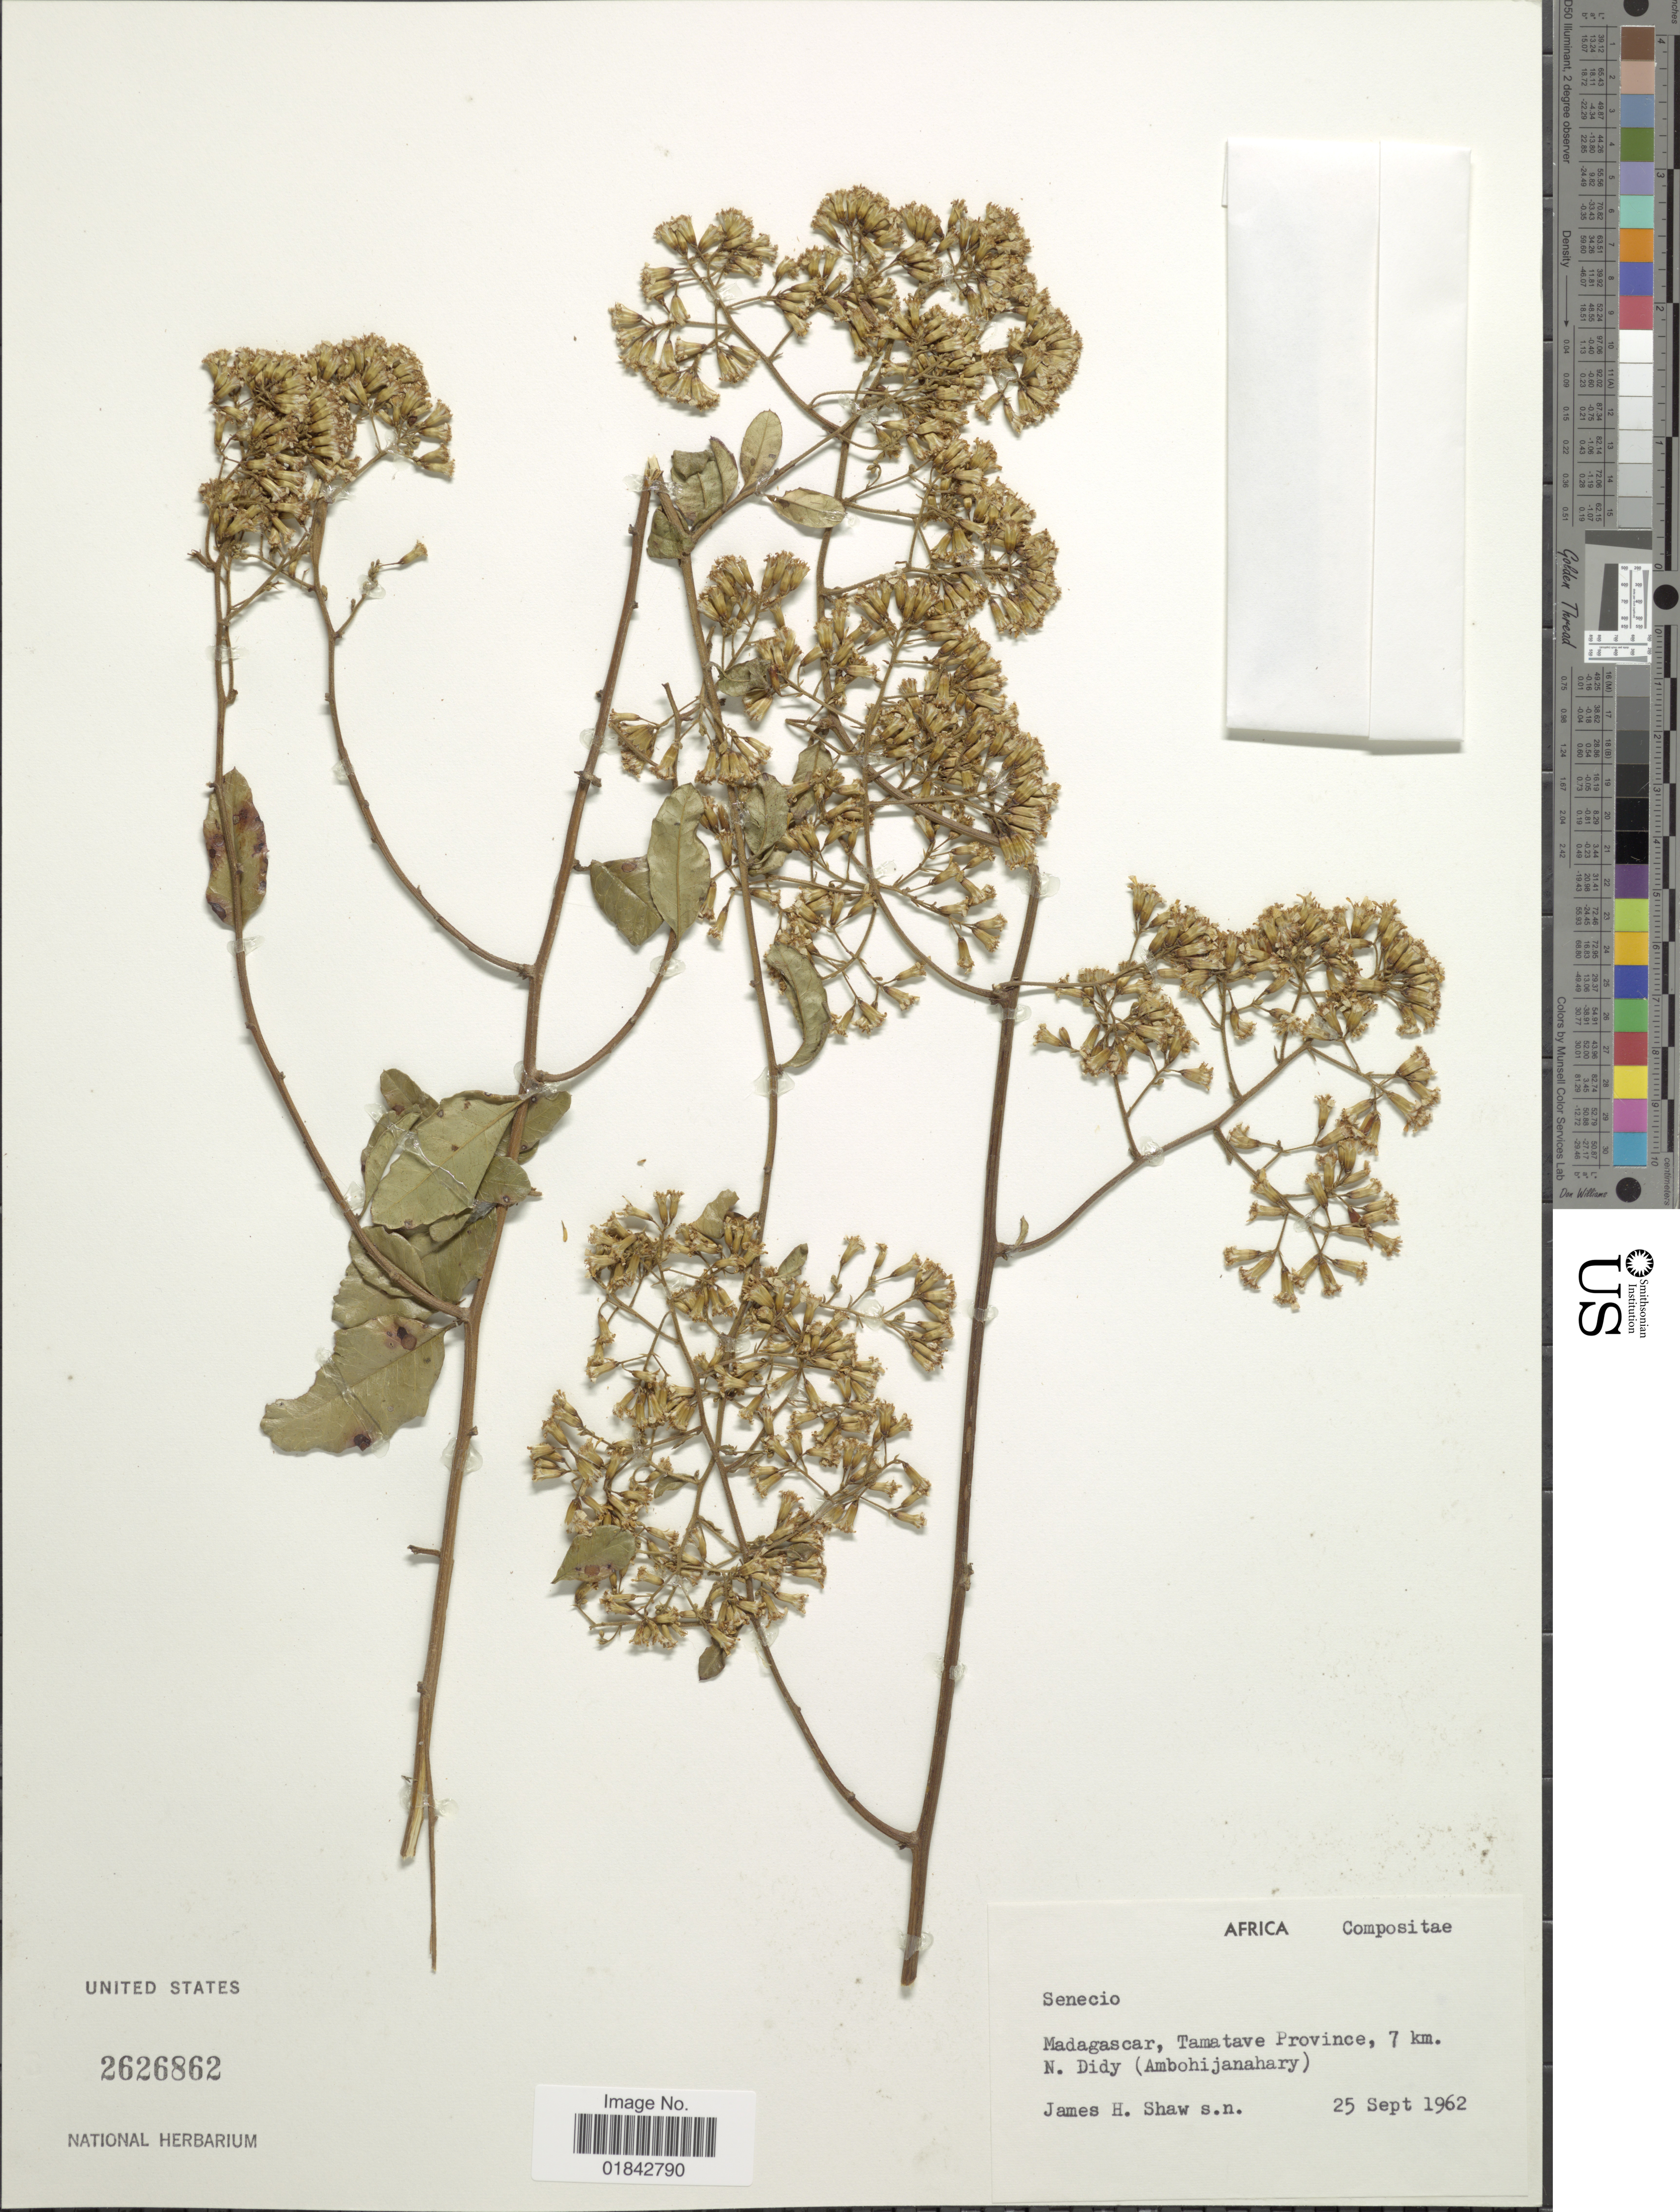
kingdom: Plantae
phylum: Tracheophyta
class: Magnoliopsida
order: Asterales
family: Asteraceae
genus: Senecio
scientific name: Senecio sp.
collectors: J. H. Shaw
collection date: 1962-09-25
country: Madagascar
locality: Tamatave Province, 7 km. N/ Didy (Ambohijanahary)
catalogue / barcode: US 2626862